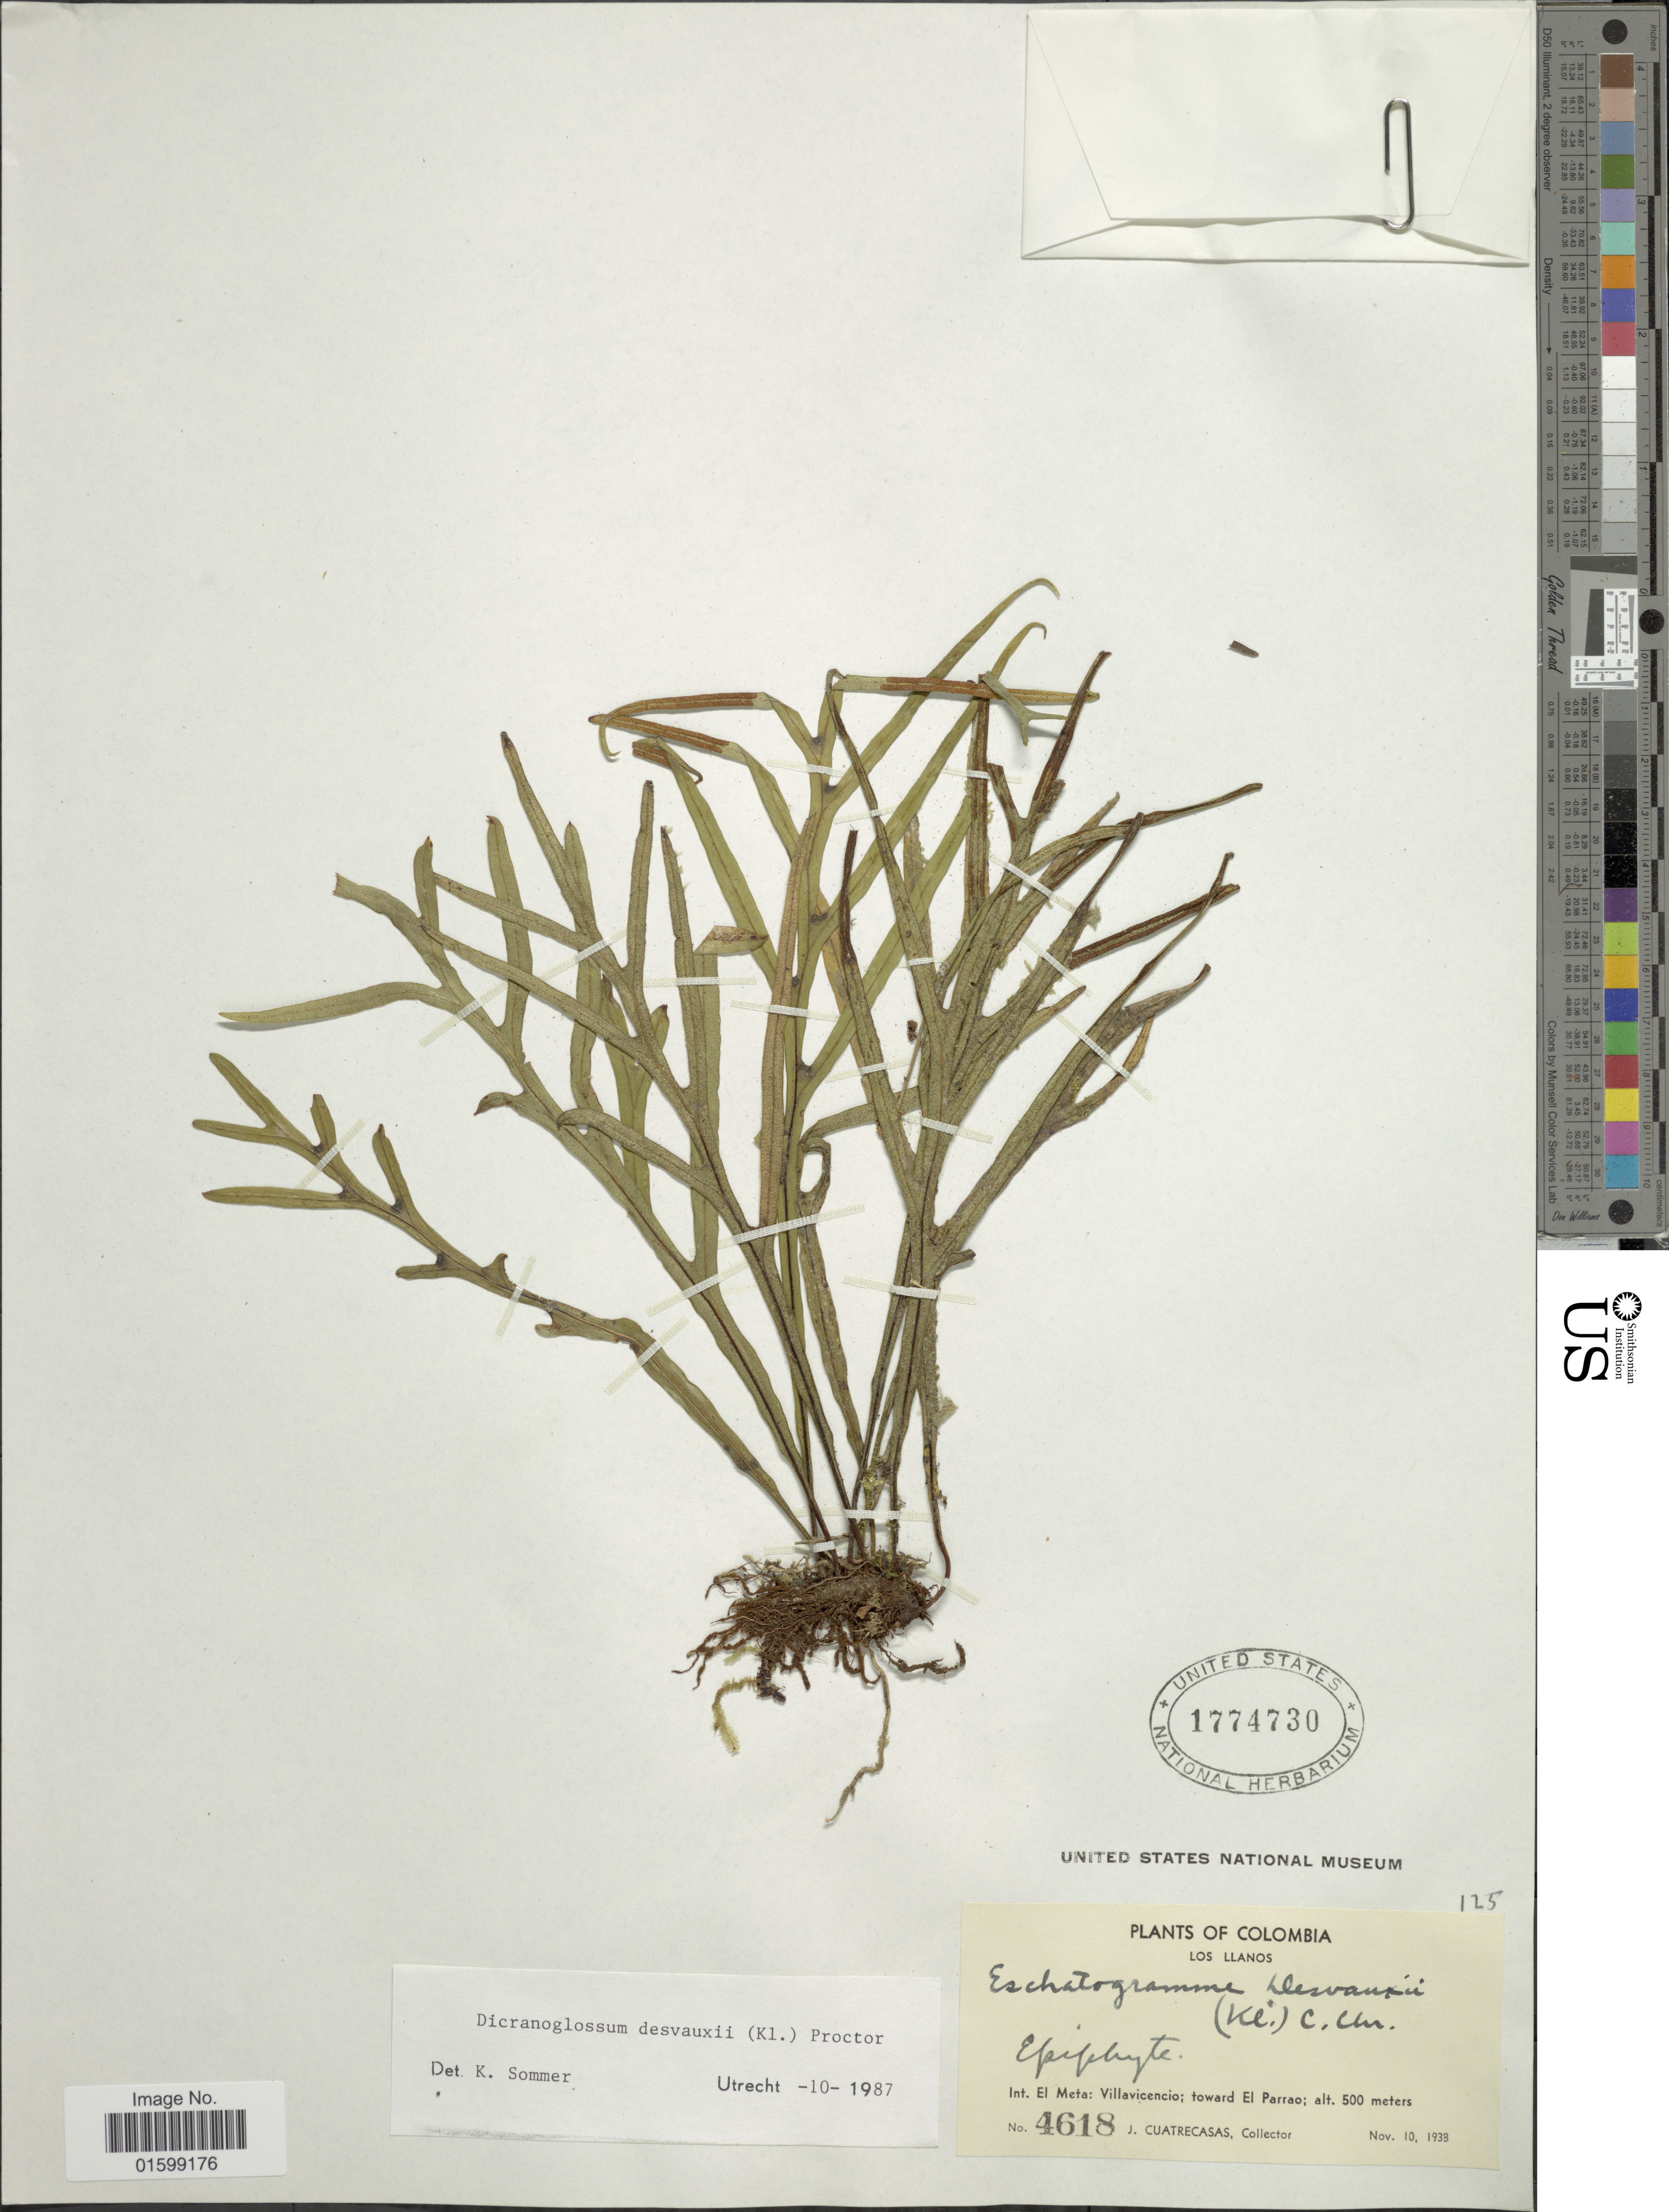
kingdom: Plantae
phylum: Tracheophyta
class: Polypodiopsida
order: Polypodiales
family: Polypodiaceae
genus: Pleopeltis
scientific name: Pleopeltis desvauxii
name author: (Klotzsch) Salino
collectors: J. Cuatrecasas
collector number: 4618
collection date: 1938-11-10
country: Colombia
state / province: Meta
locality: Los Llanos, Int. El Meta: Villavicencio; toward El Parrao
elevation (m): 500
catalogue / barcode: US 1774730